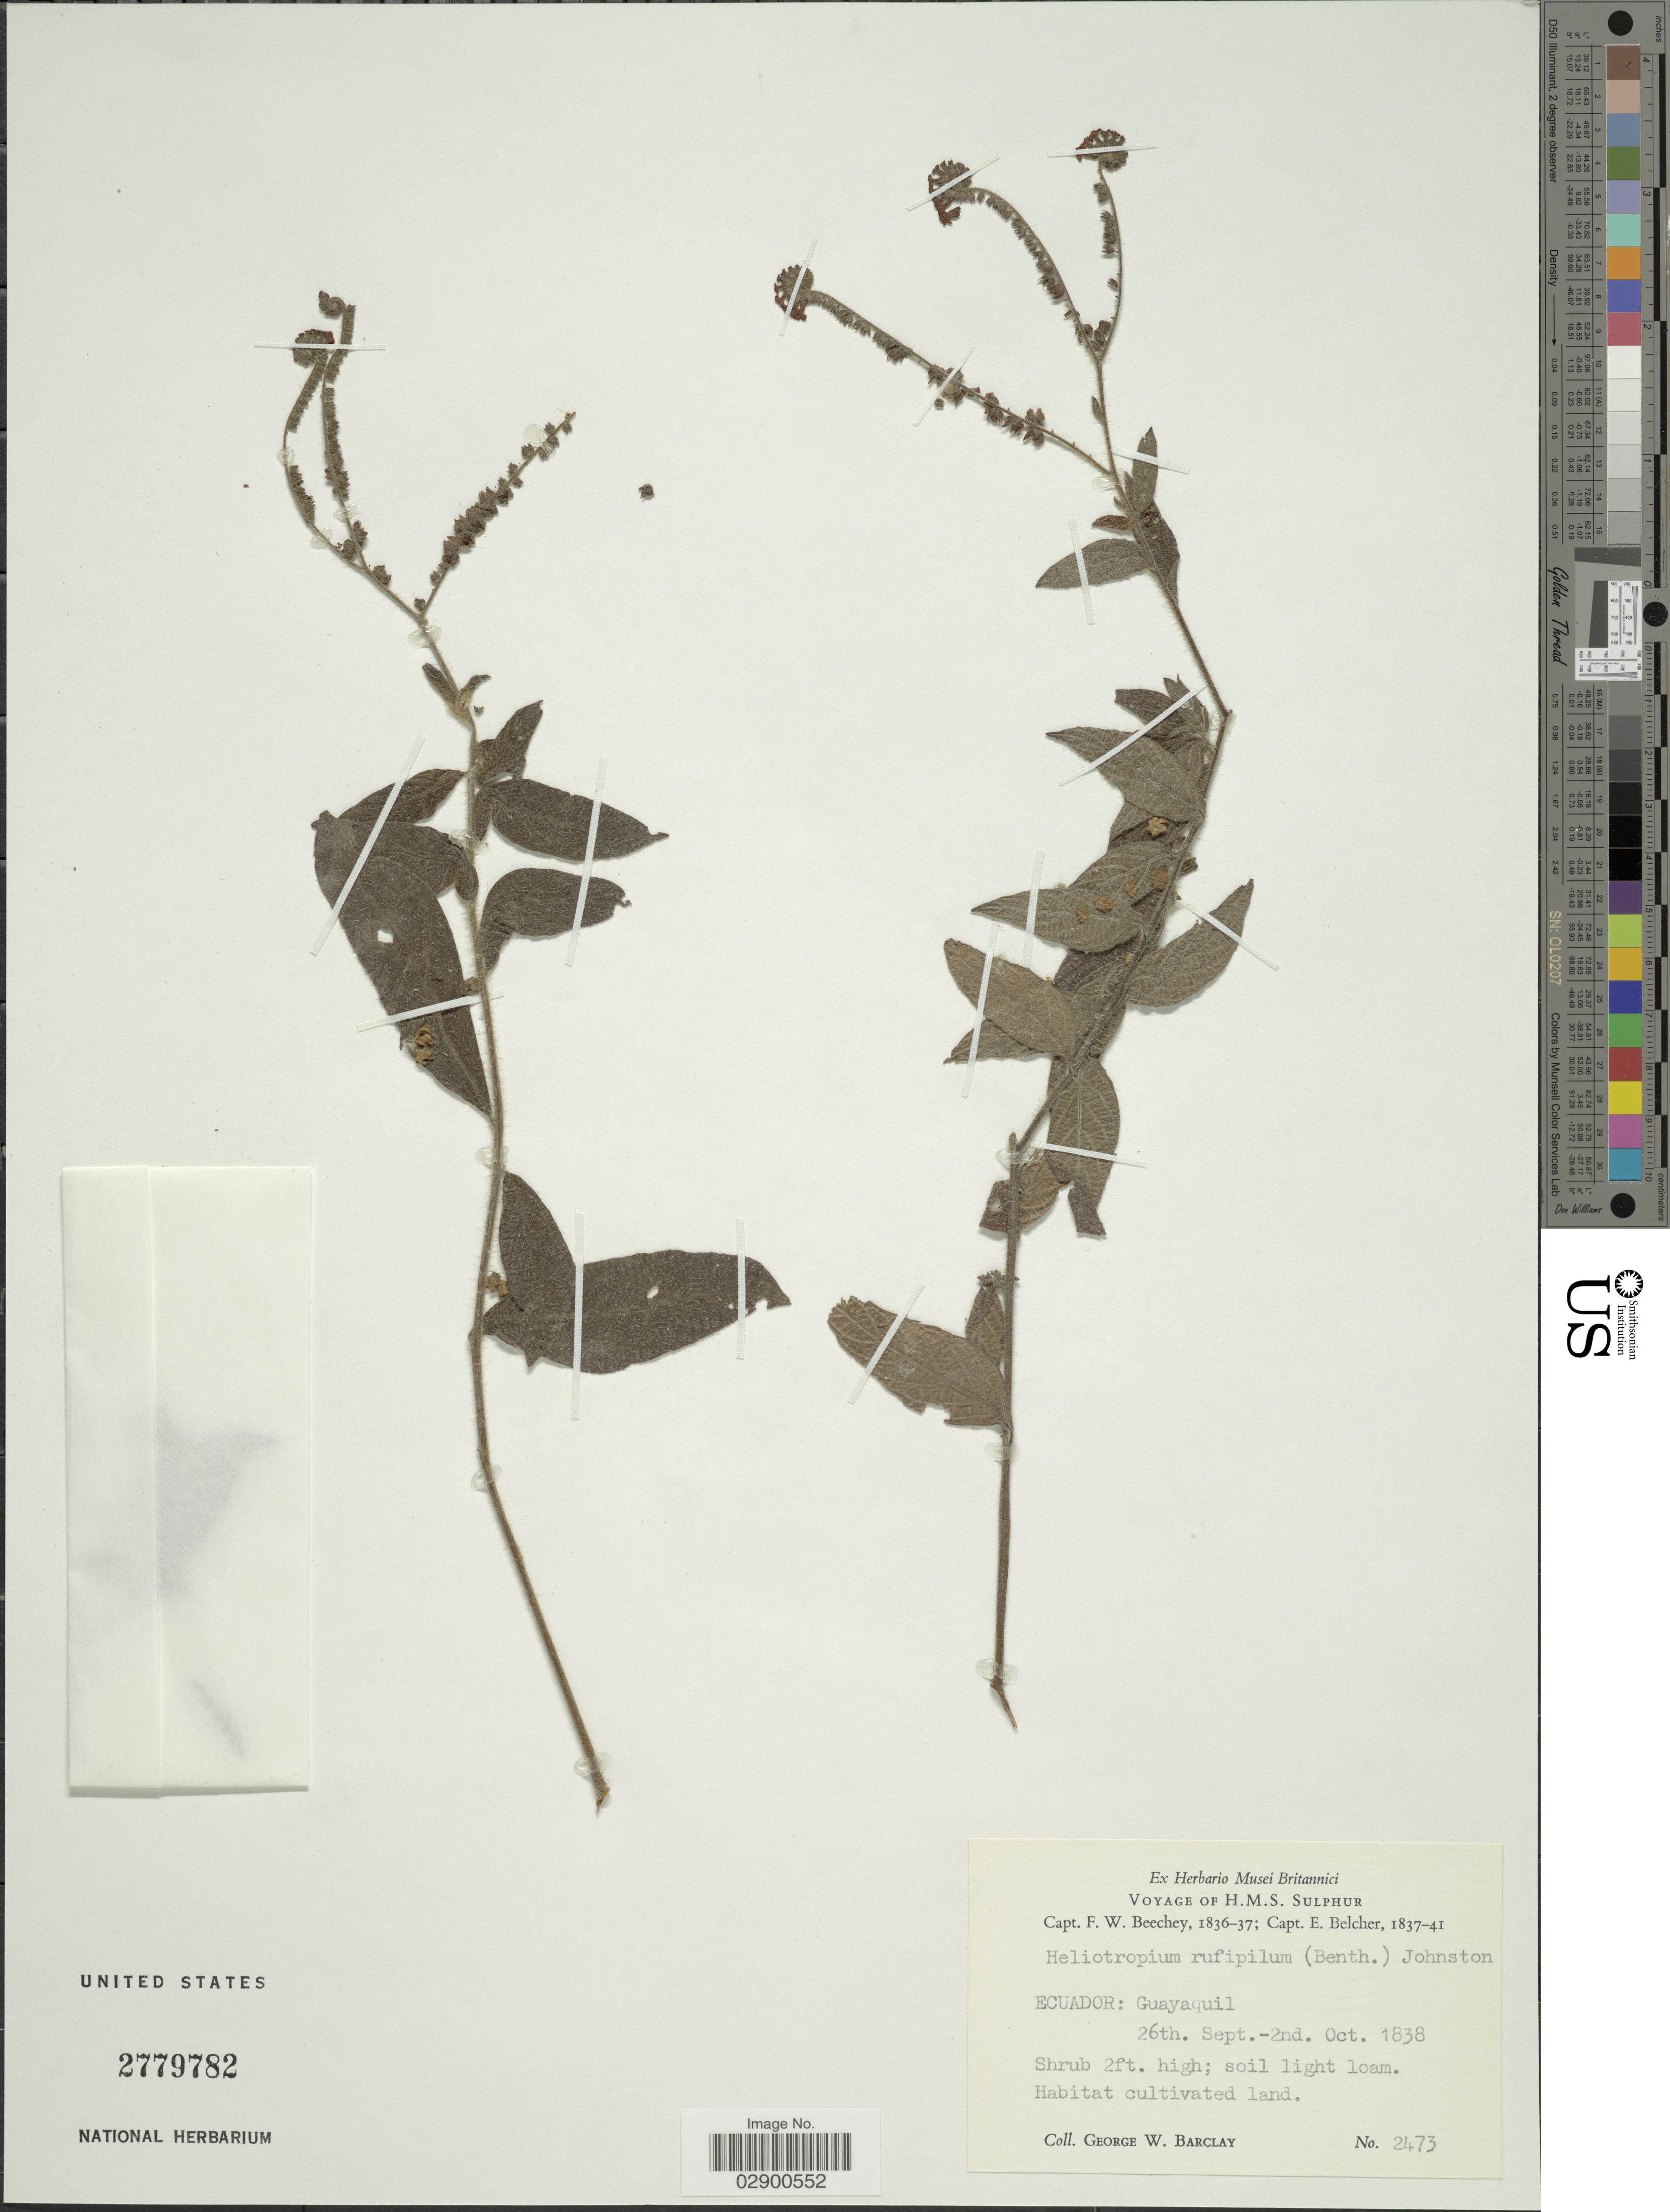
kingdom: Plantae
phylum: Tracheophyta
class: Magnoliopsida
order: Boraginales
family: Heliotropiaceae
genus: Heliotropium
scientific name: Heliotropium rufipilum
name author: (Benth.) I.M. Johnst.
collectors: G. W. Barclay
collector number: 2473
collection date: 1838-09-26/1838-10-02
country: Ecuador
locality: Guayaquil.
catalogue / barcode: US 2779782